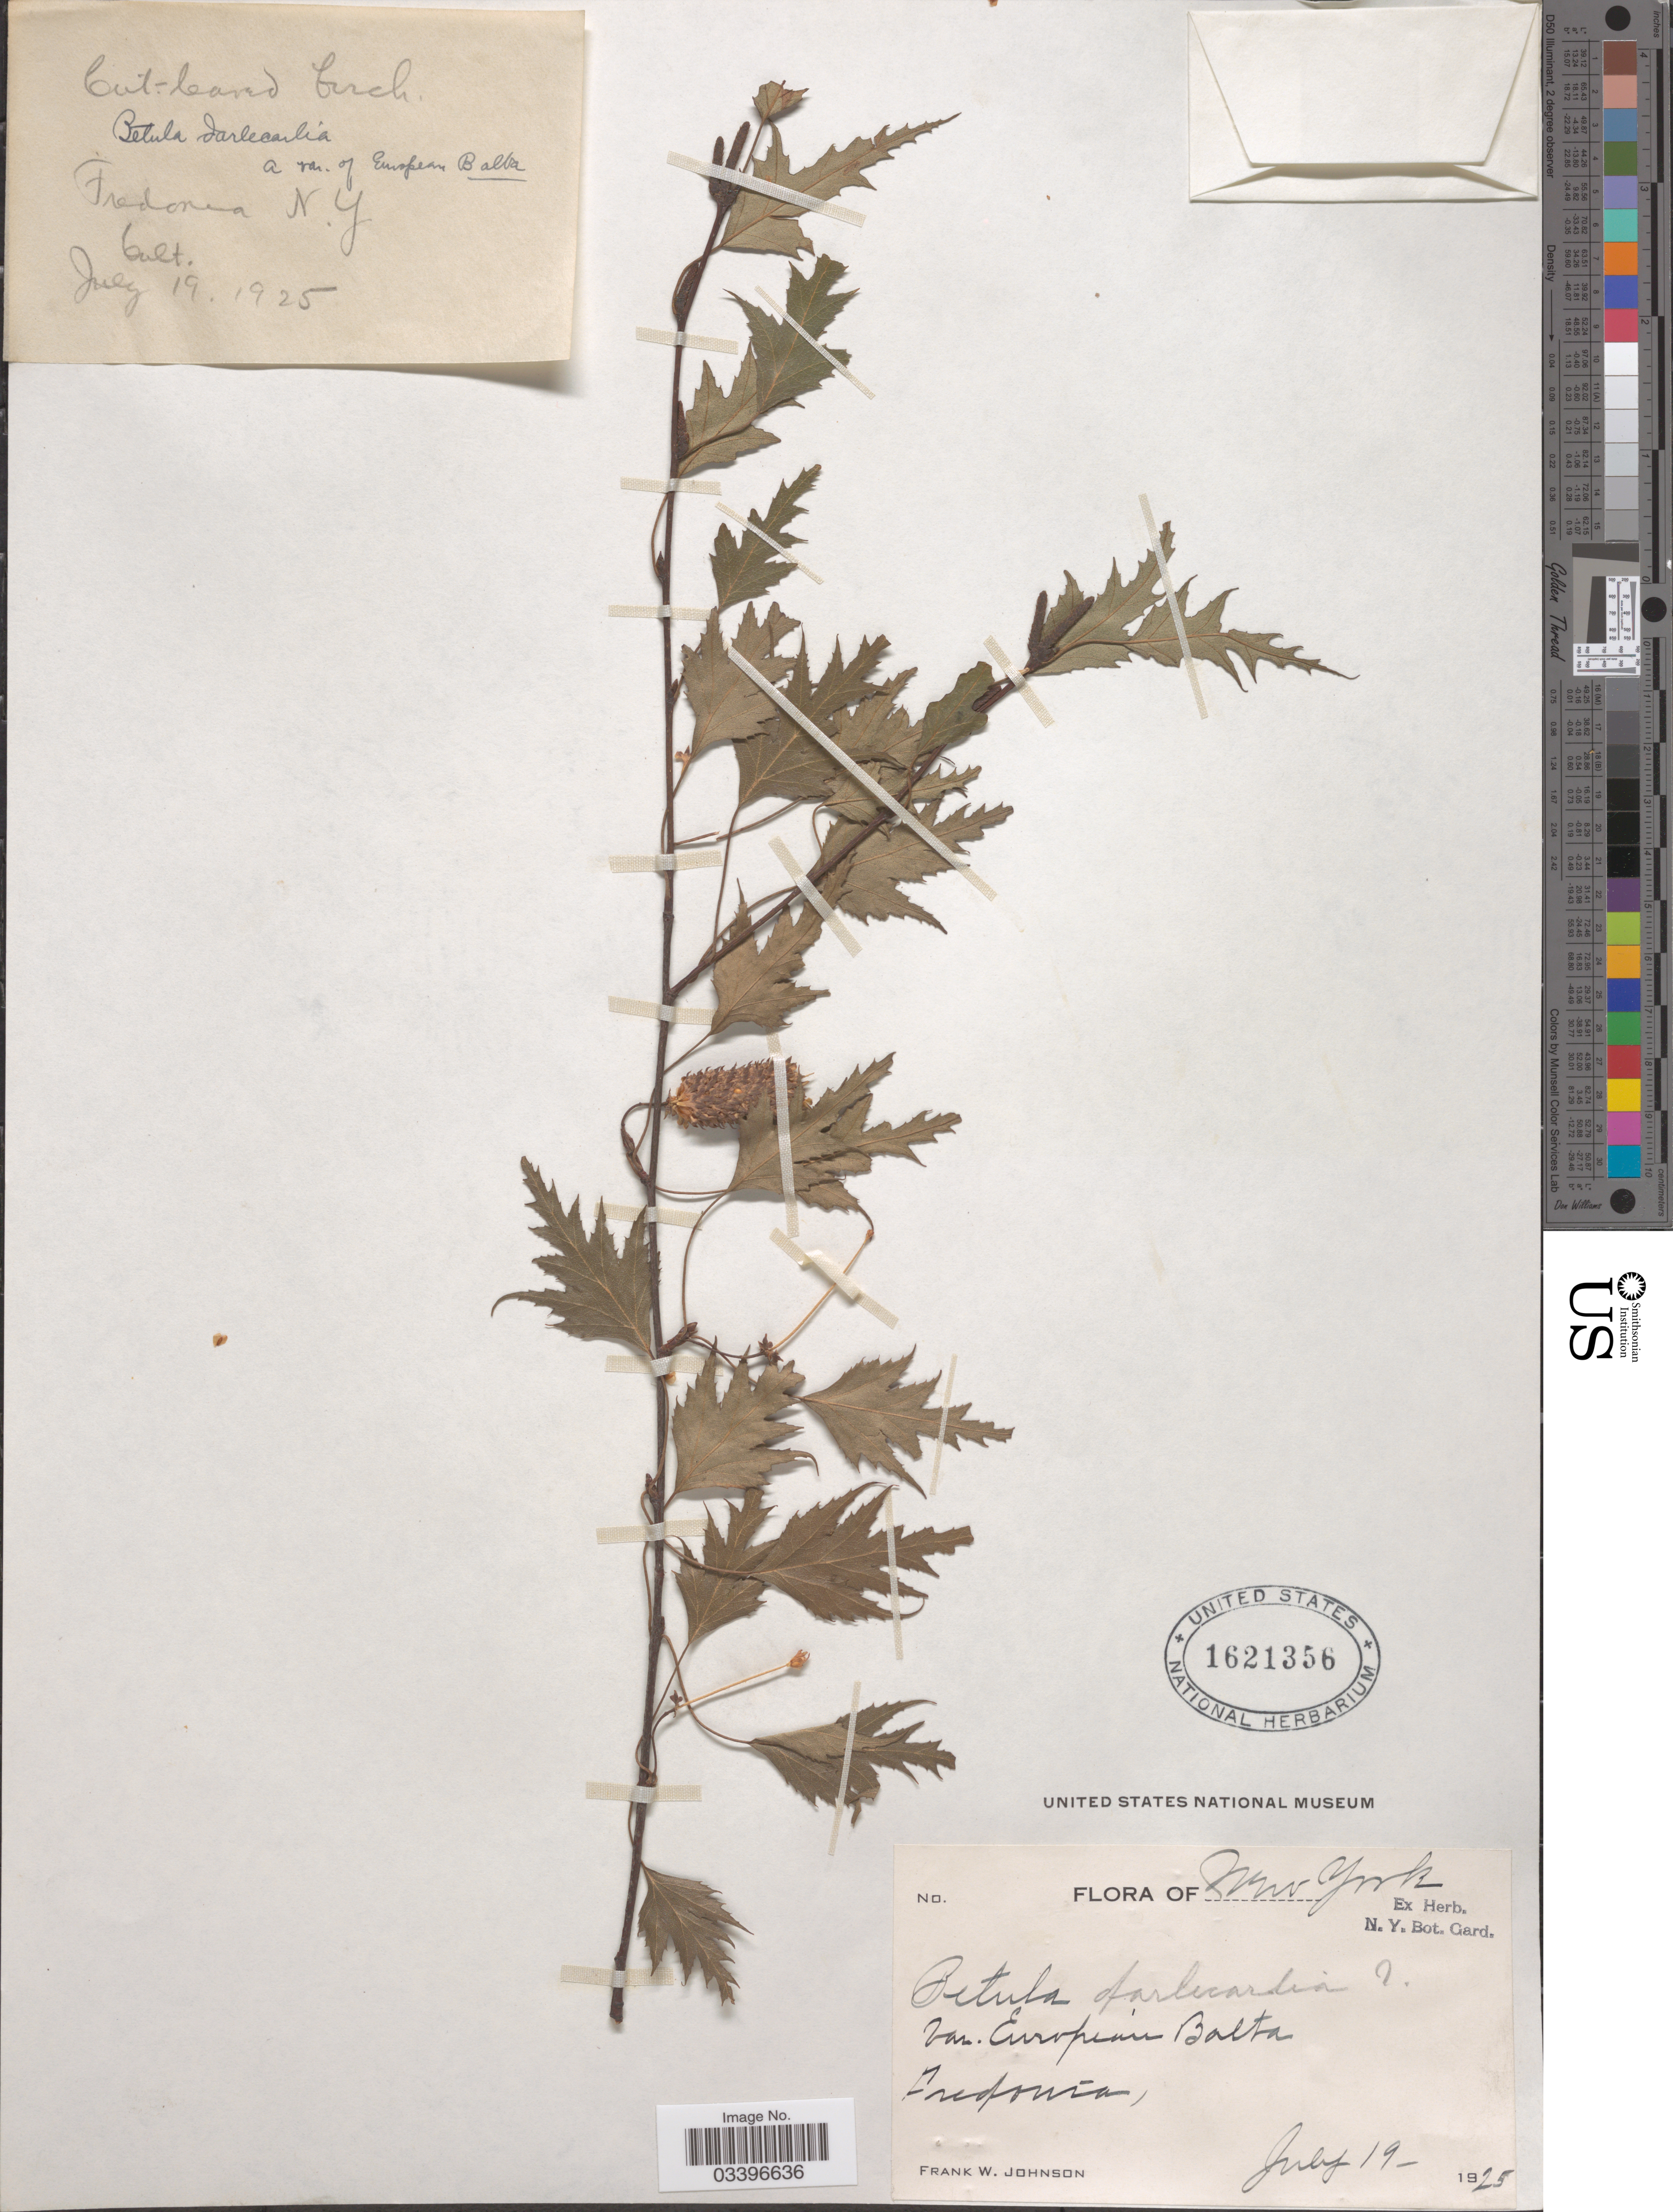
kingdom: Plantae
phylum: Tracheophyta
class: Magnoliopsida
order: Fagales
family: Betulaceae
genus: Betula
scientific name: Betula pendula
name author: Roth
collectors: F. W. Johnson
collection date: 1925-07-19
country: United States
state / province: New York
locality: Fredonia.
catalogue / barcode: US 1621356